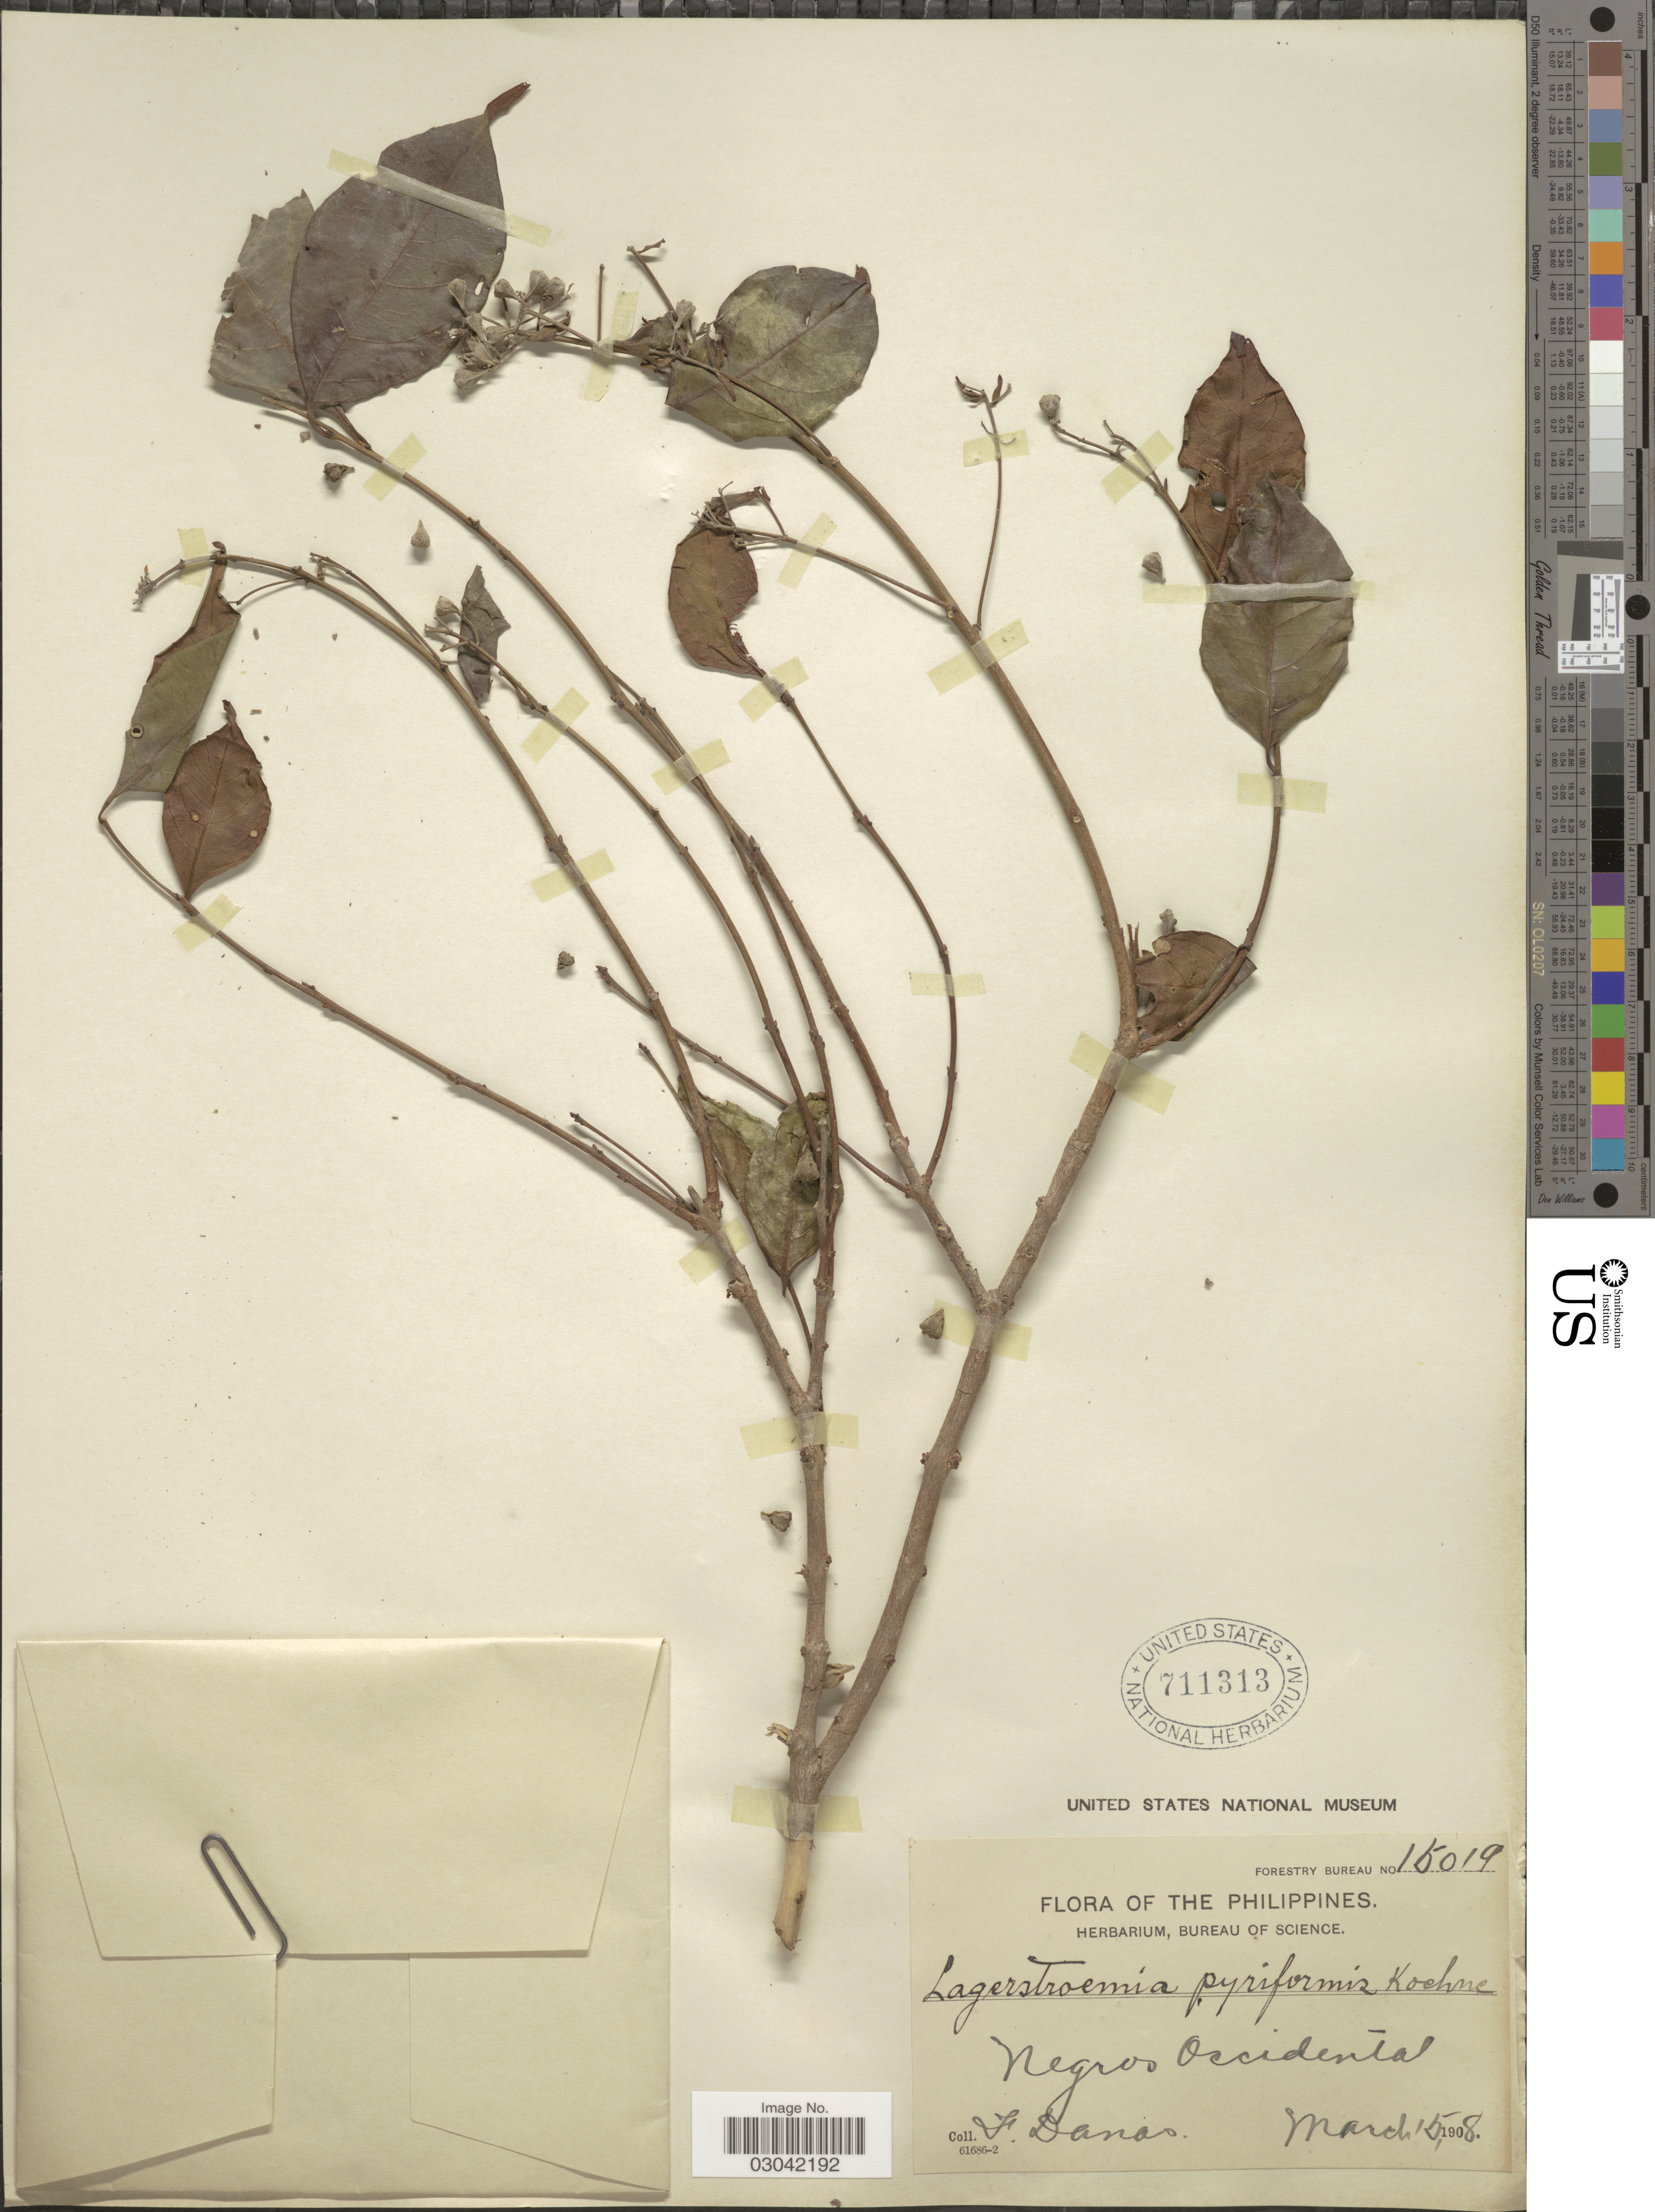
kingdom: Plantae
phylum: Tracheophyta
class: Magnoliopsida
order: Myrtales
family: Lythraceae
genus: Lagerstroemia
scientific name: Lagerstroemia piriformis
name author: Koehne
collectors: F. Danao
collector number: Forestry Bureau 15019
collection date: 1908-03-15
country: Philippines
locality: Negros Occidental.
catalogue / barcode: US 711313